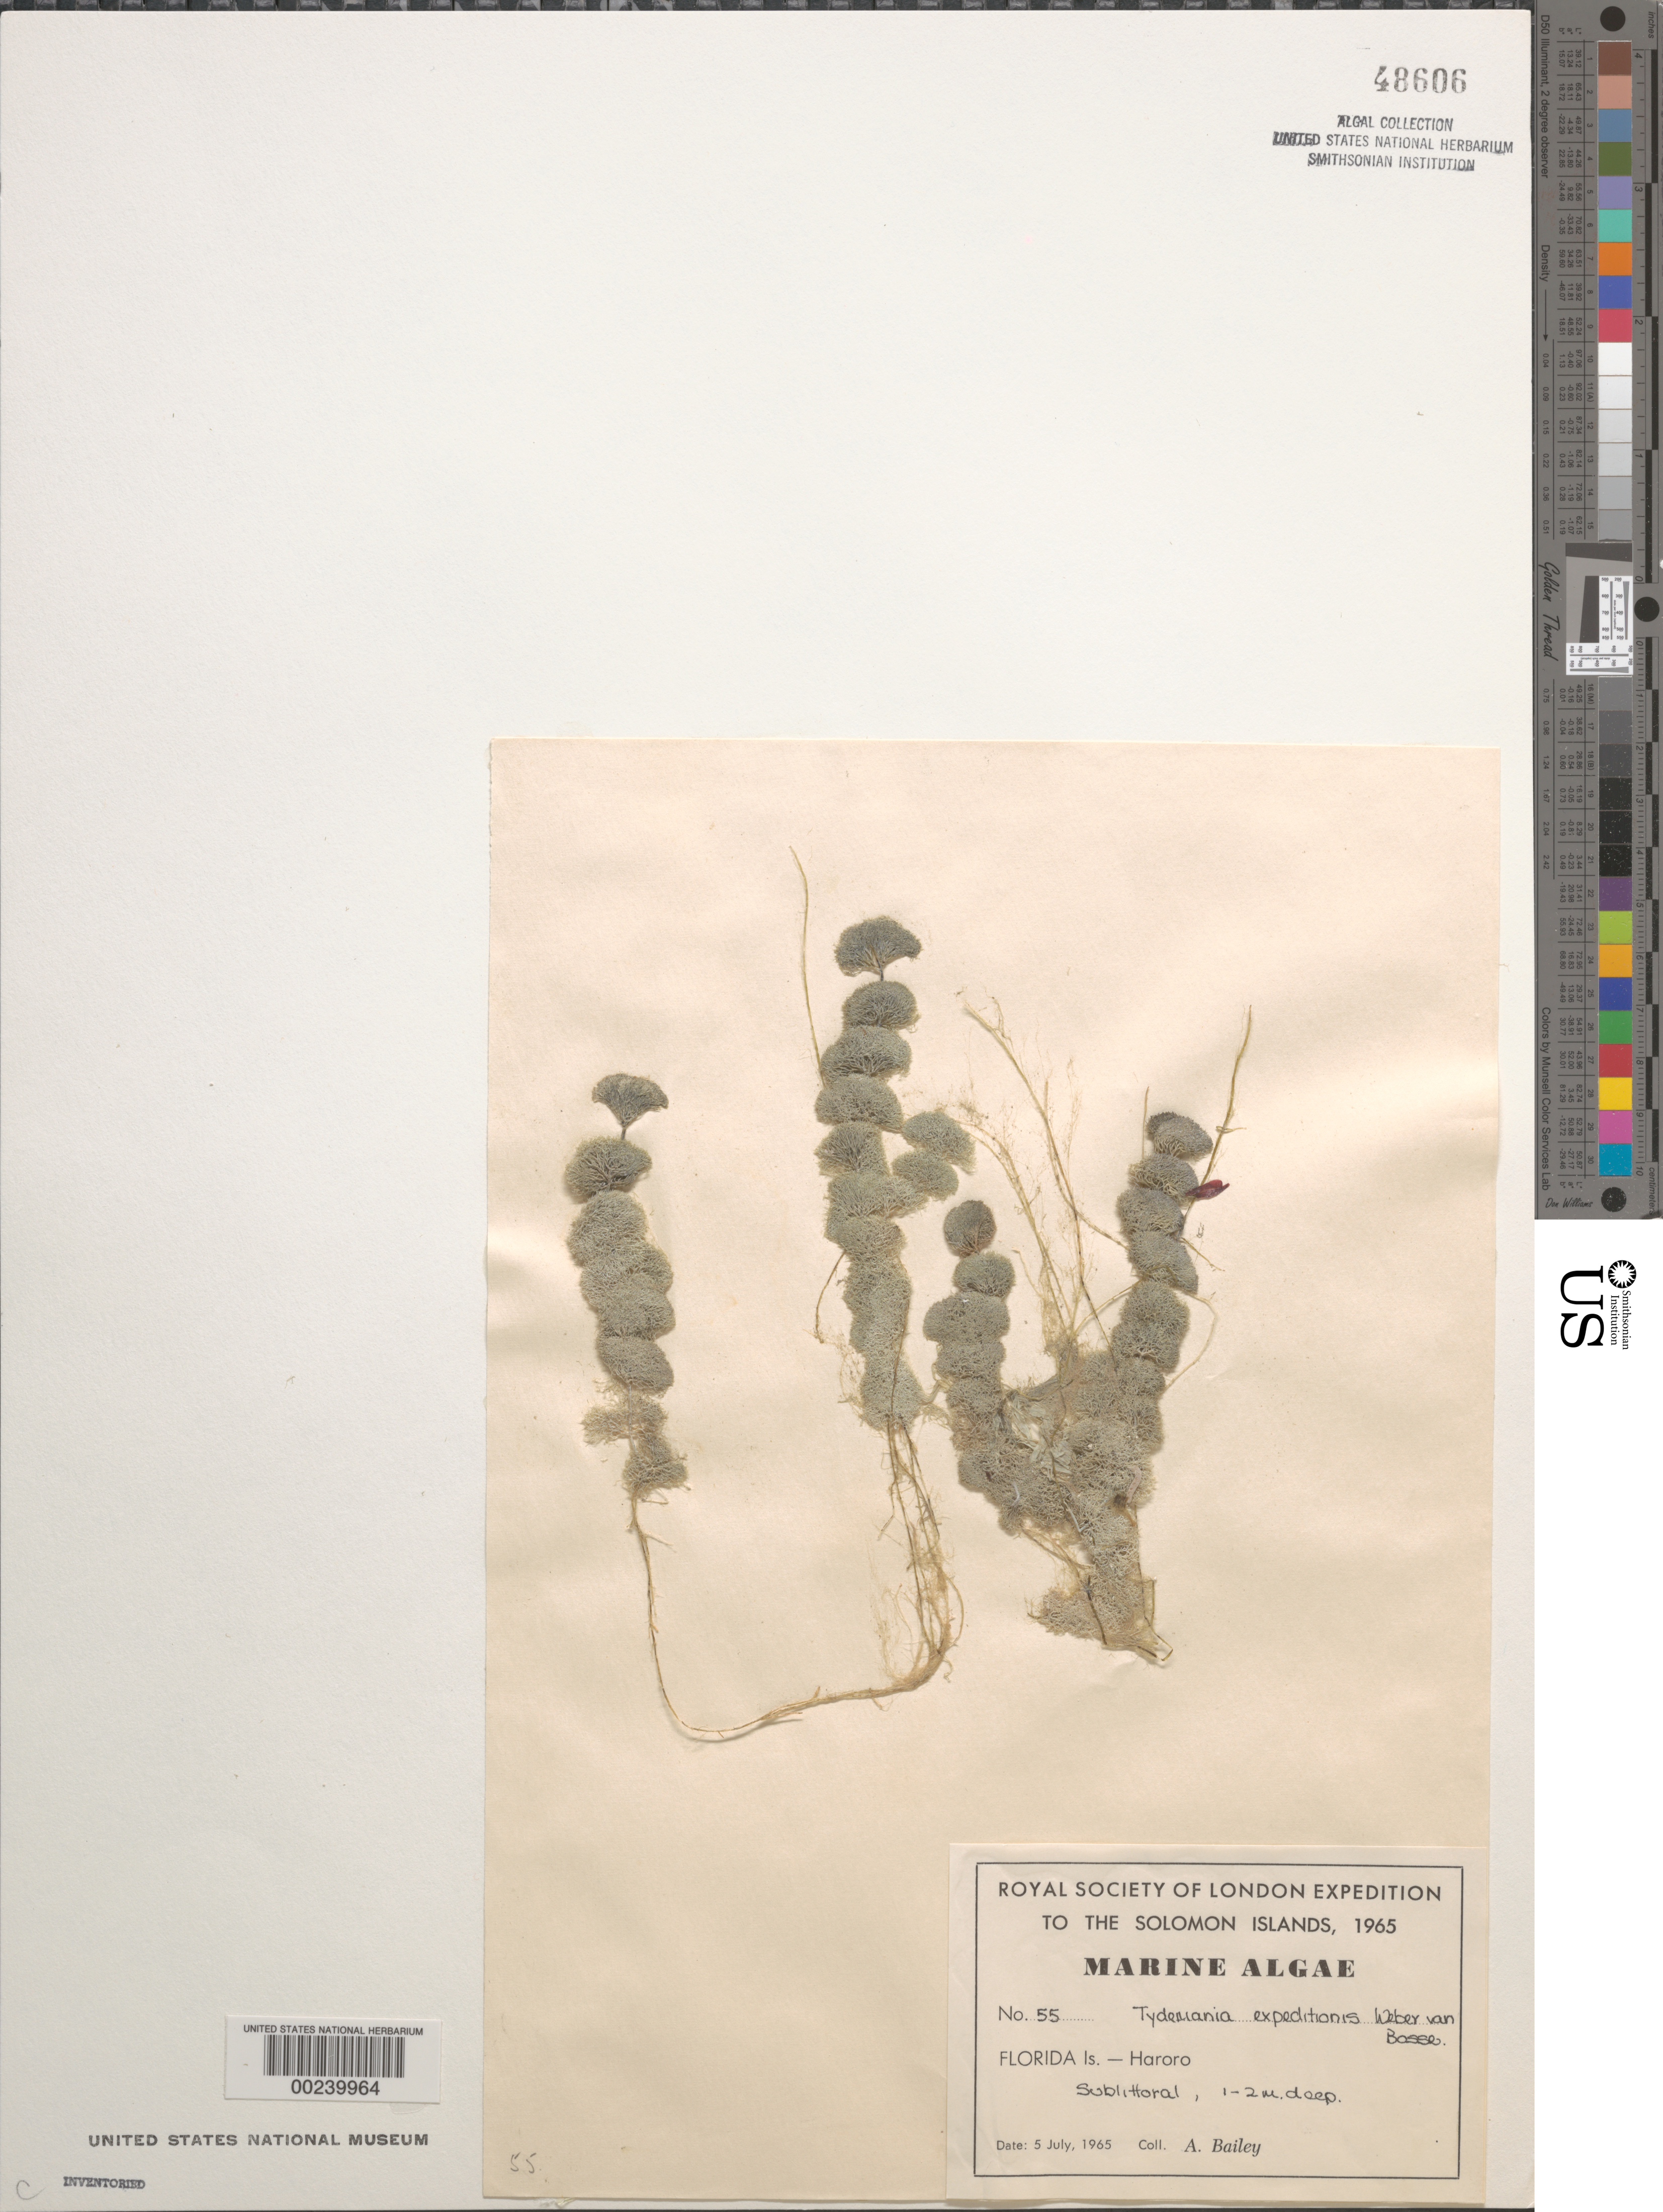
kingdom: Plantae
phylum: Chlorophyta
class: Ulvophyceae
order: Bryopsidales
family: Udoteaceae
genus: Tydemania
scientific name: Tydemania expeditionis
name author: Weber Bosse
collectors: A. Bailey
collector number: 55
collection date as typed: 05 Jul 1965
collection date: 1965-07-05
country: Solomon Islands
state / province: Central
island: Nggela Sule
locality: Haroro (city)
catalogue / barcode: US 48606